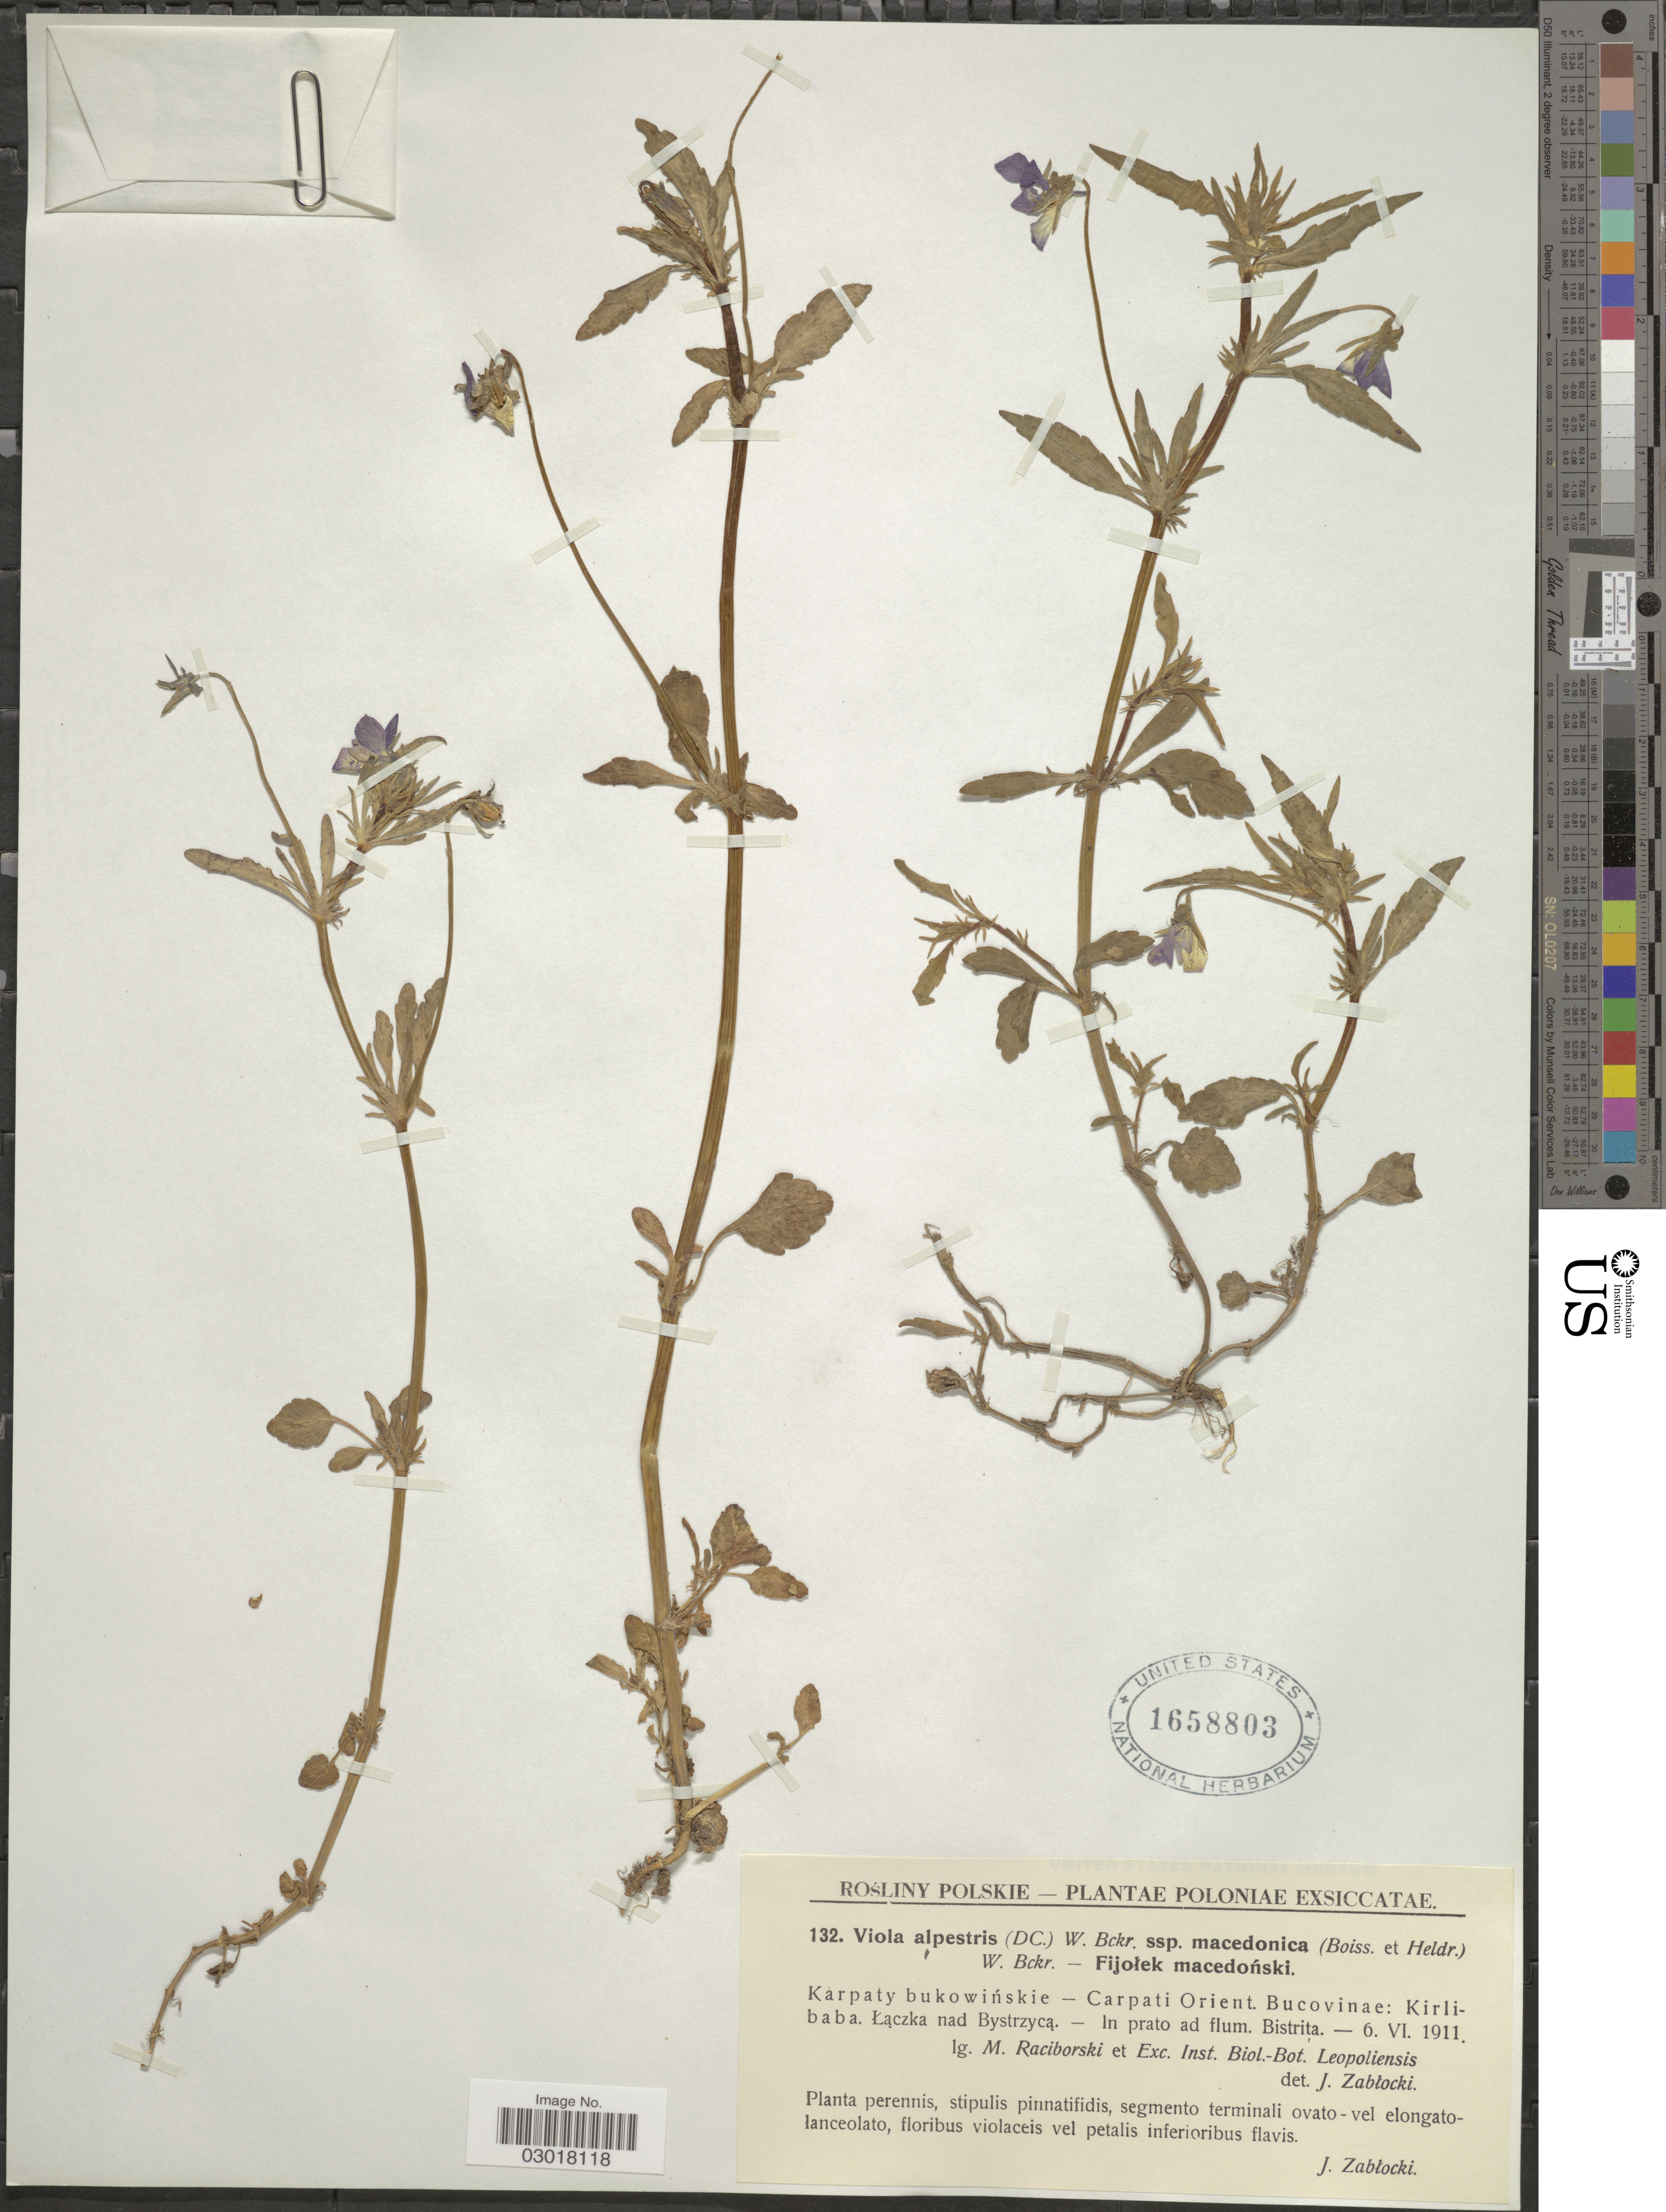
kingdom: Plantae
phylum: Tracheophyta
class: Magnoliopsida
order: Malpighiales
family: Violaceae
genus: Viola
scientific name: Viola alpestris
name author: Jord.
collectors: M. Raciborski & Exc. Ins. Biol. -Bot. Leopoliensis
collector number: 132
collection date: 1911-06-06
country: Romania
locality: Poloniae. Karpaty bukowinskie - Carpati Orient. Bucovinae: Kirlibaba. Laczka nad Bystrzyca. - In prato ad flum. Bistrita.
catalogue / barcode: US 1658803